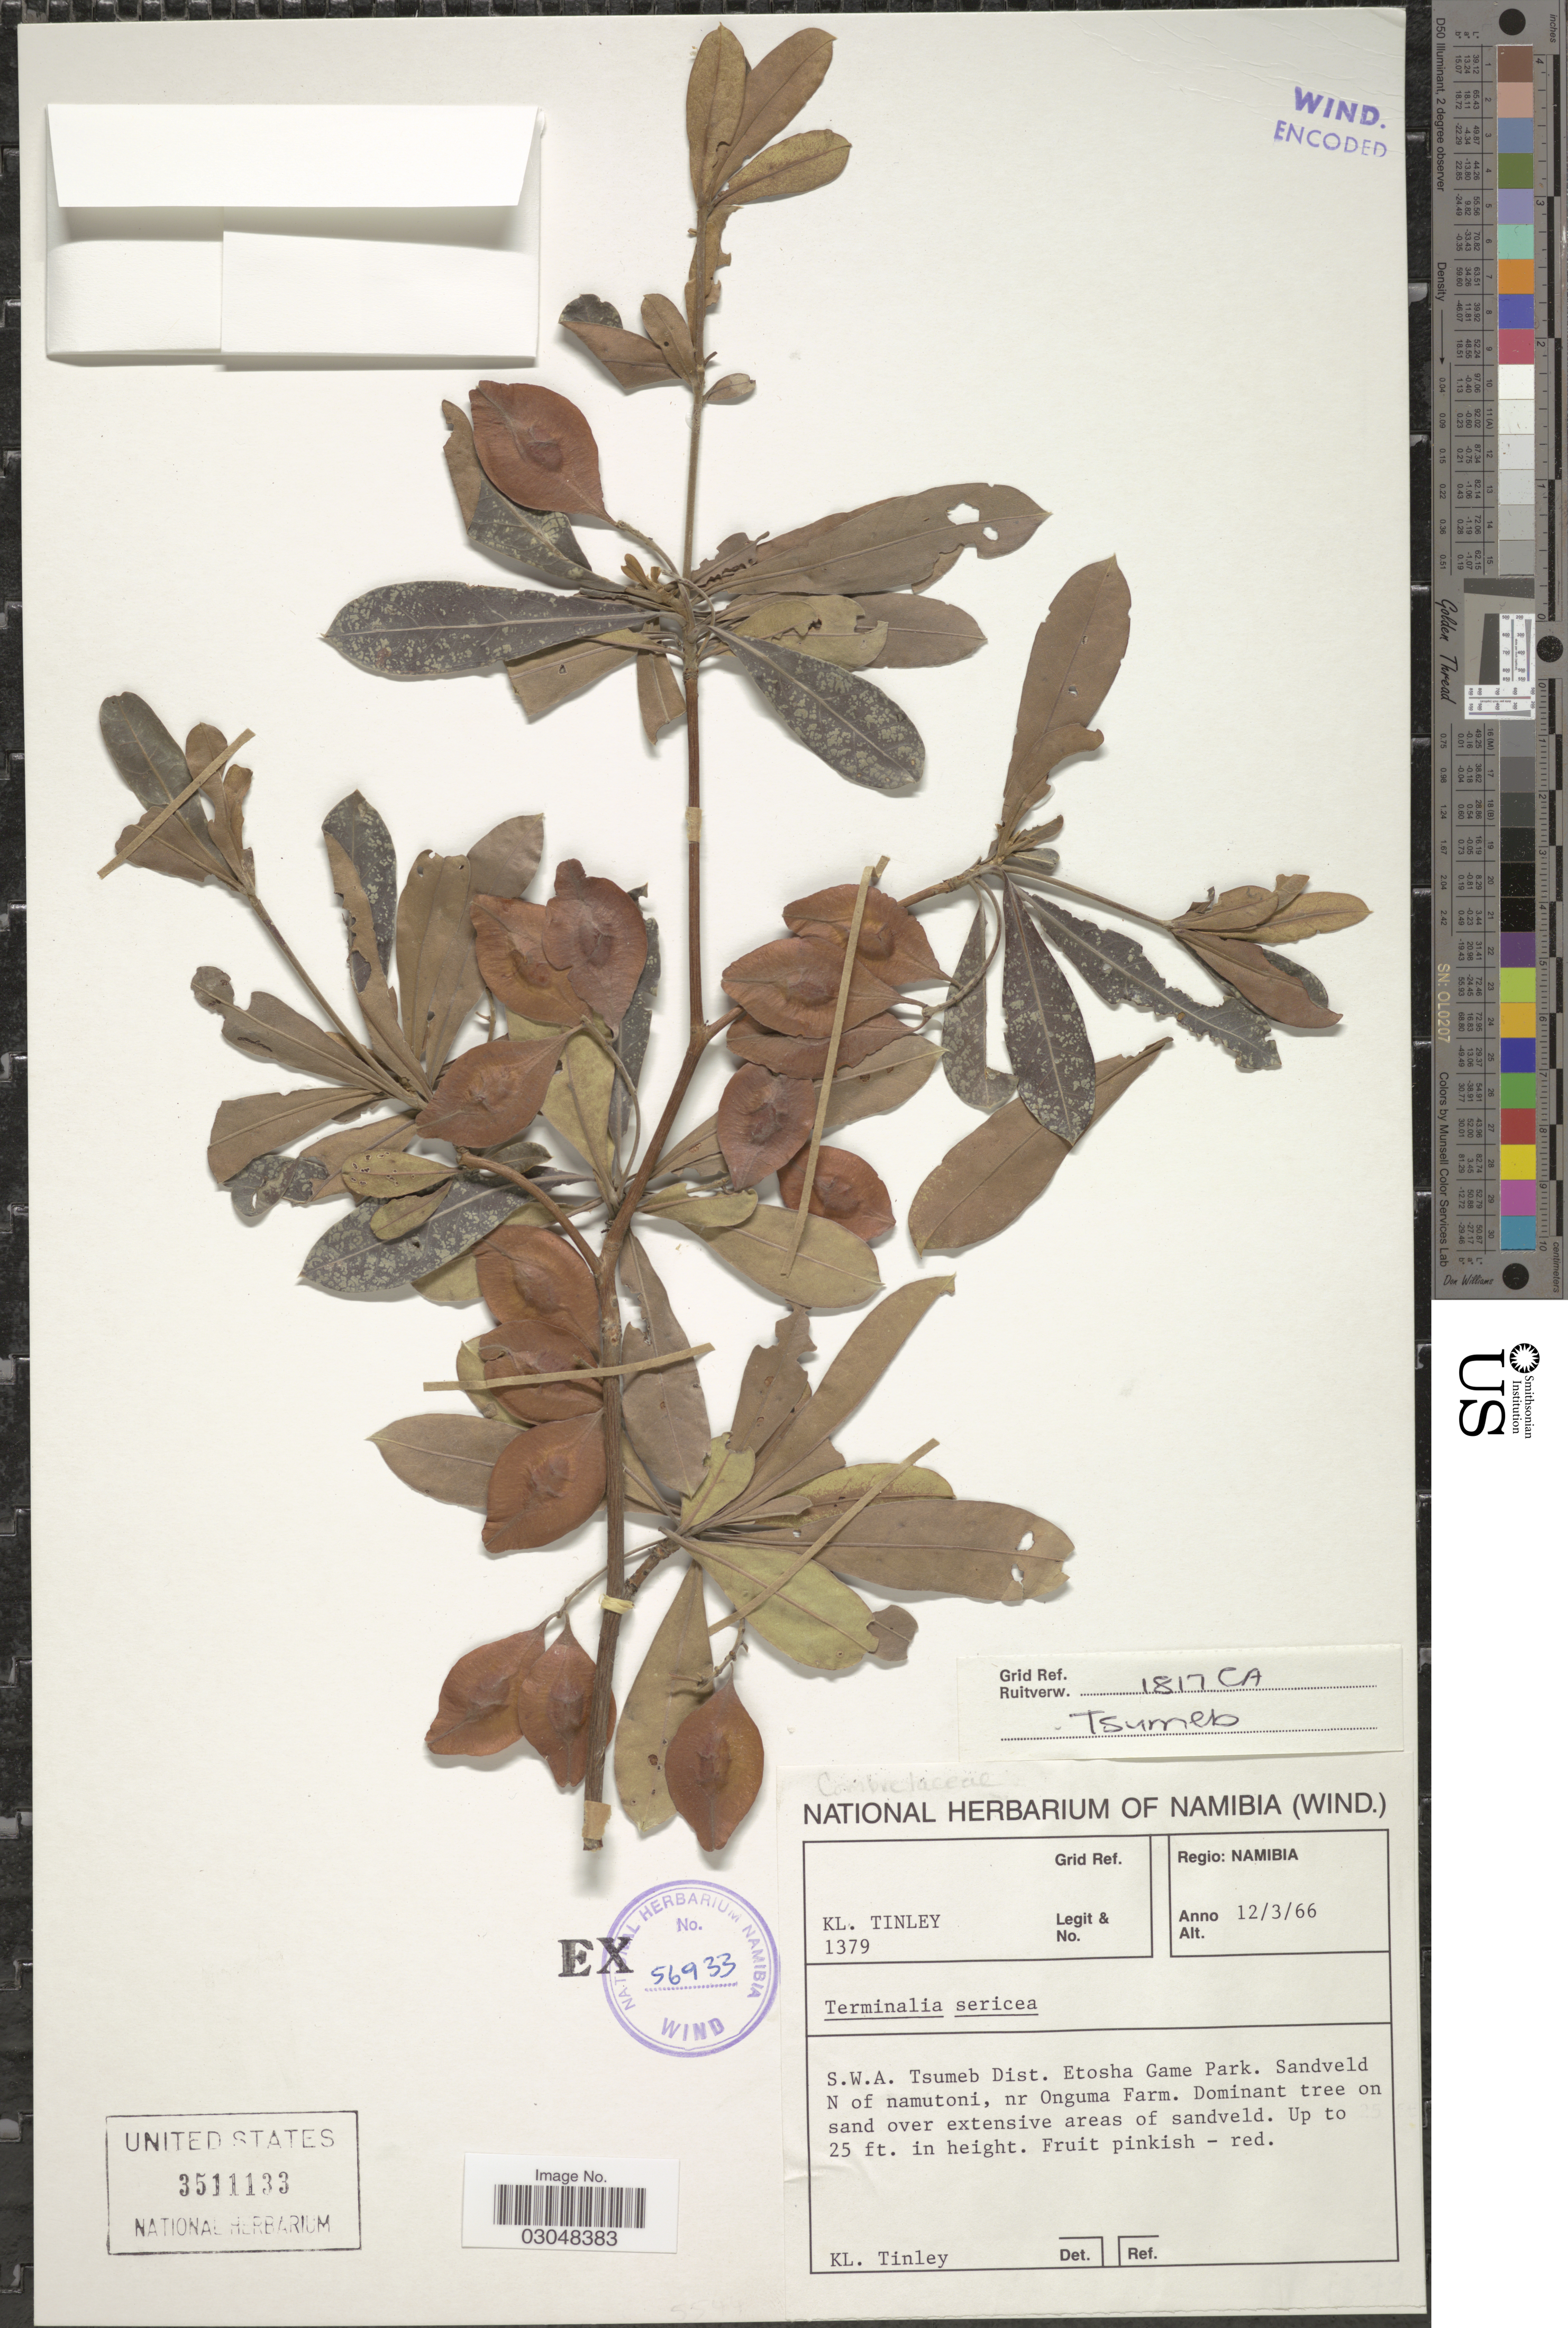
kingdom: Plantae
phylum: Tracheophyta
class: Magnoliopsida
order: Myrtales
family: Combretaceae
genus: Terminalia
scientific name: Terminalia sericea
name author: D.G. Burch ex DC.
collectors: K. Tinley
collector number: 1379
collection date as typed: Transcribed d/m/y: 12/3/66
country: Namibia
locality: S.W.A. Tsumeb Dist. Etosha Game Park. Sandveld N of namutoni, nr Onguma Farm.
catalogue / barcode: US 3511133